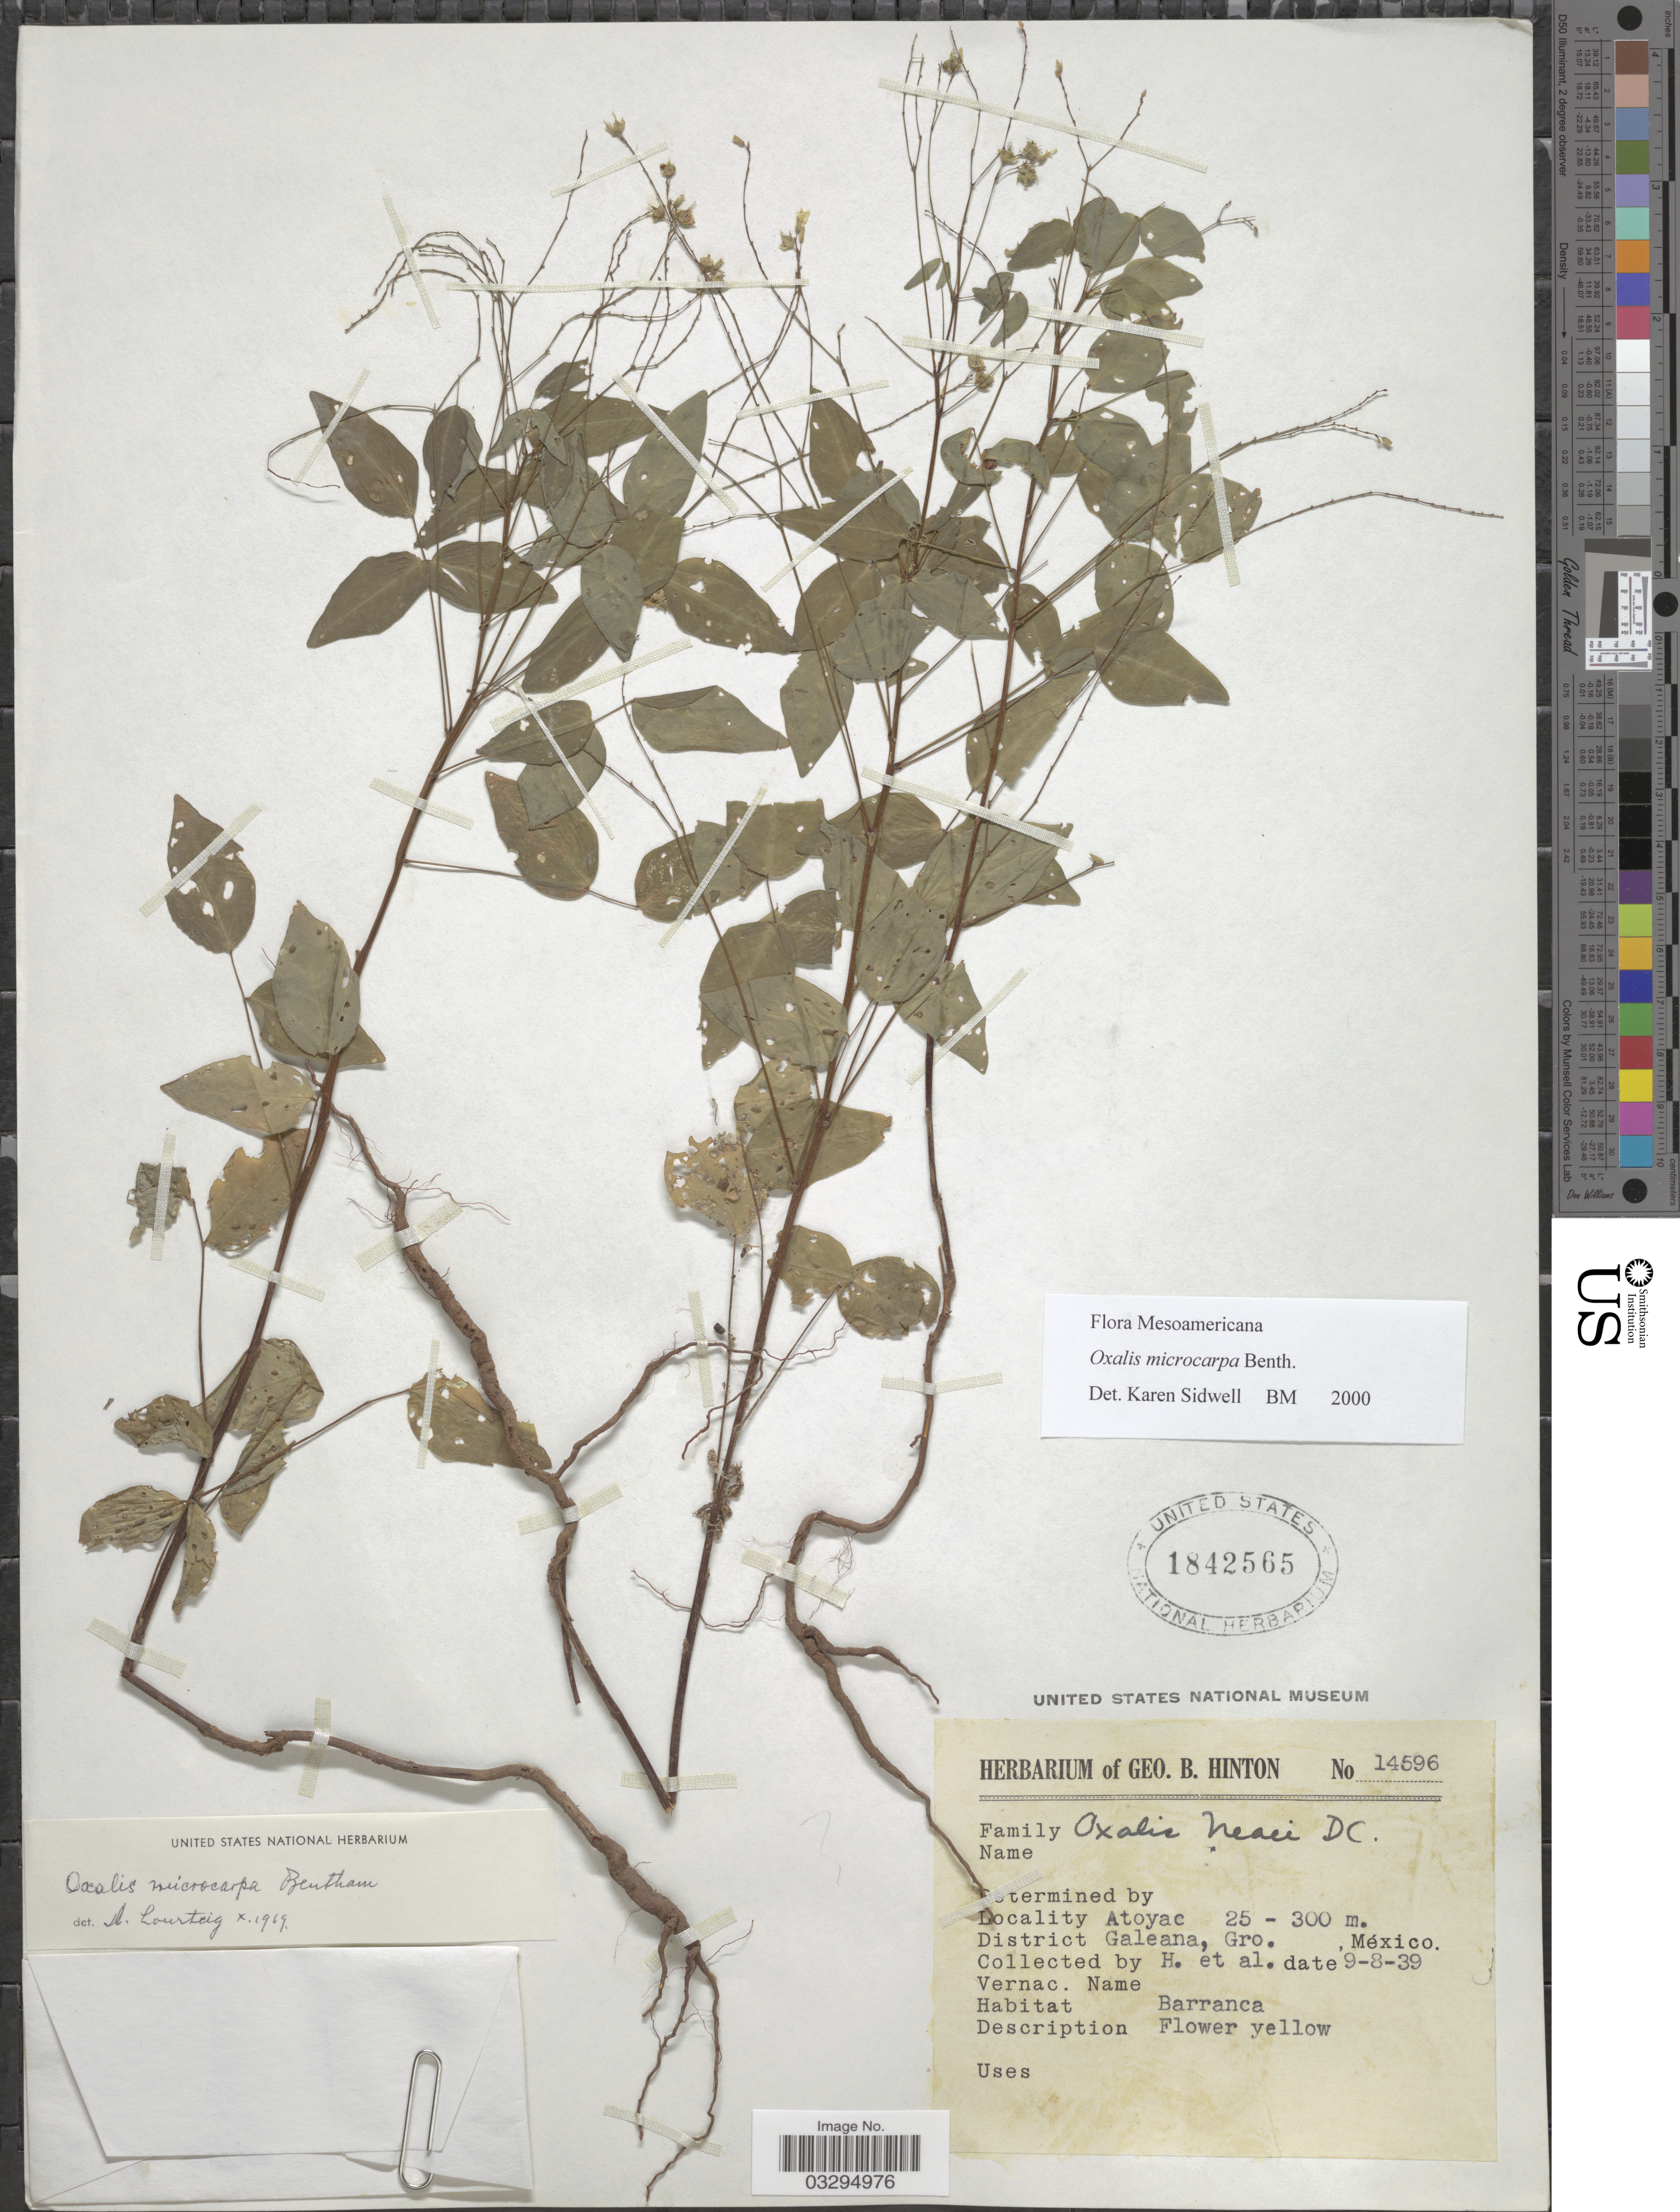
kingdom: Plantae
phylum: Tracheophyta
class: Magnoliopsida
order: Oxalidales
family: Oxalidaceae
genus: Oxalis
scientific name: Oxalis microcarpa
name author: Benth.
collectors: G. B. Hinton & et al.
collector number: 14596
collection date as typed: Transcribed d/m/y: 9/8/39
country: Mexico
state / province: Guerrero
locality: Atoyac, District Galeana.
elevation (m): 25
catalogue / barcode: US 1842565